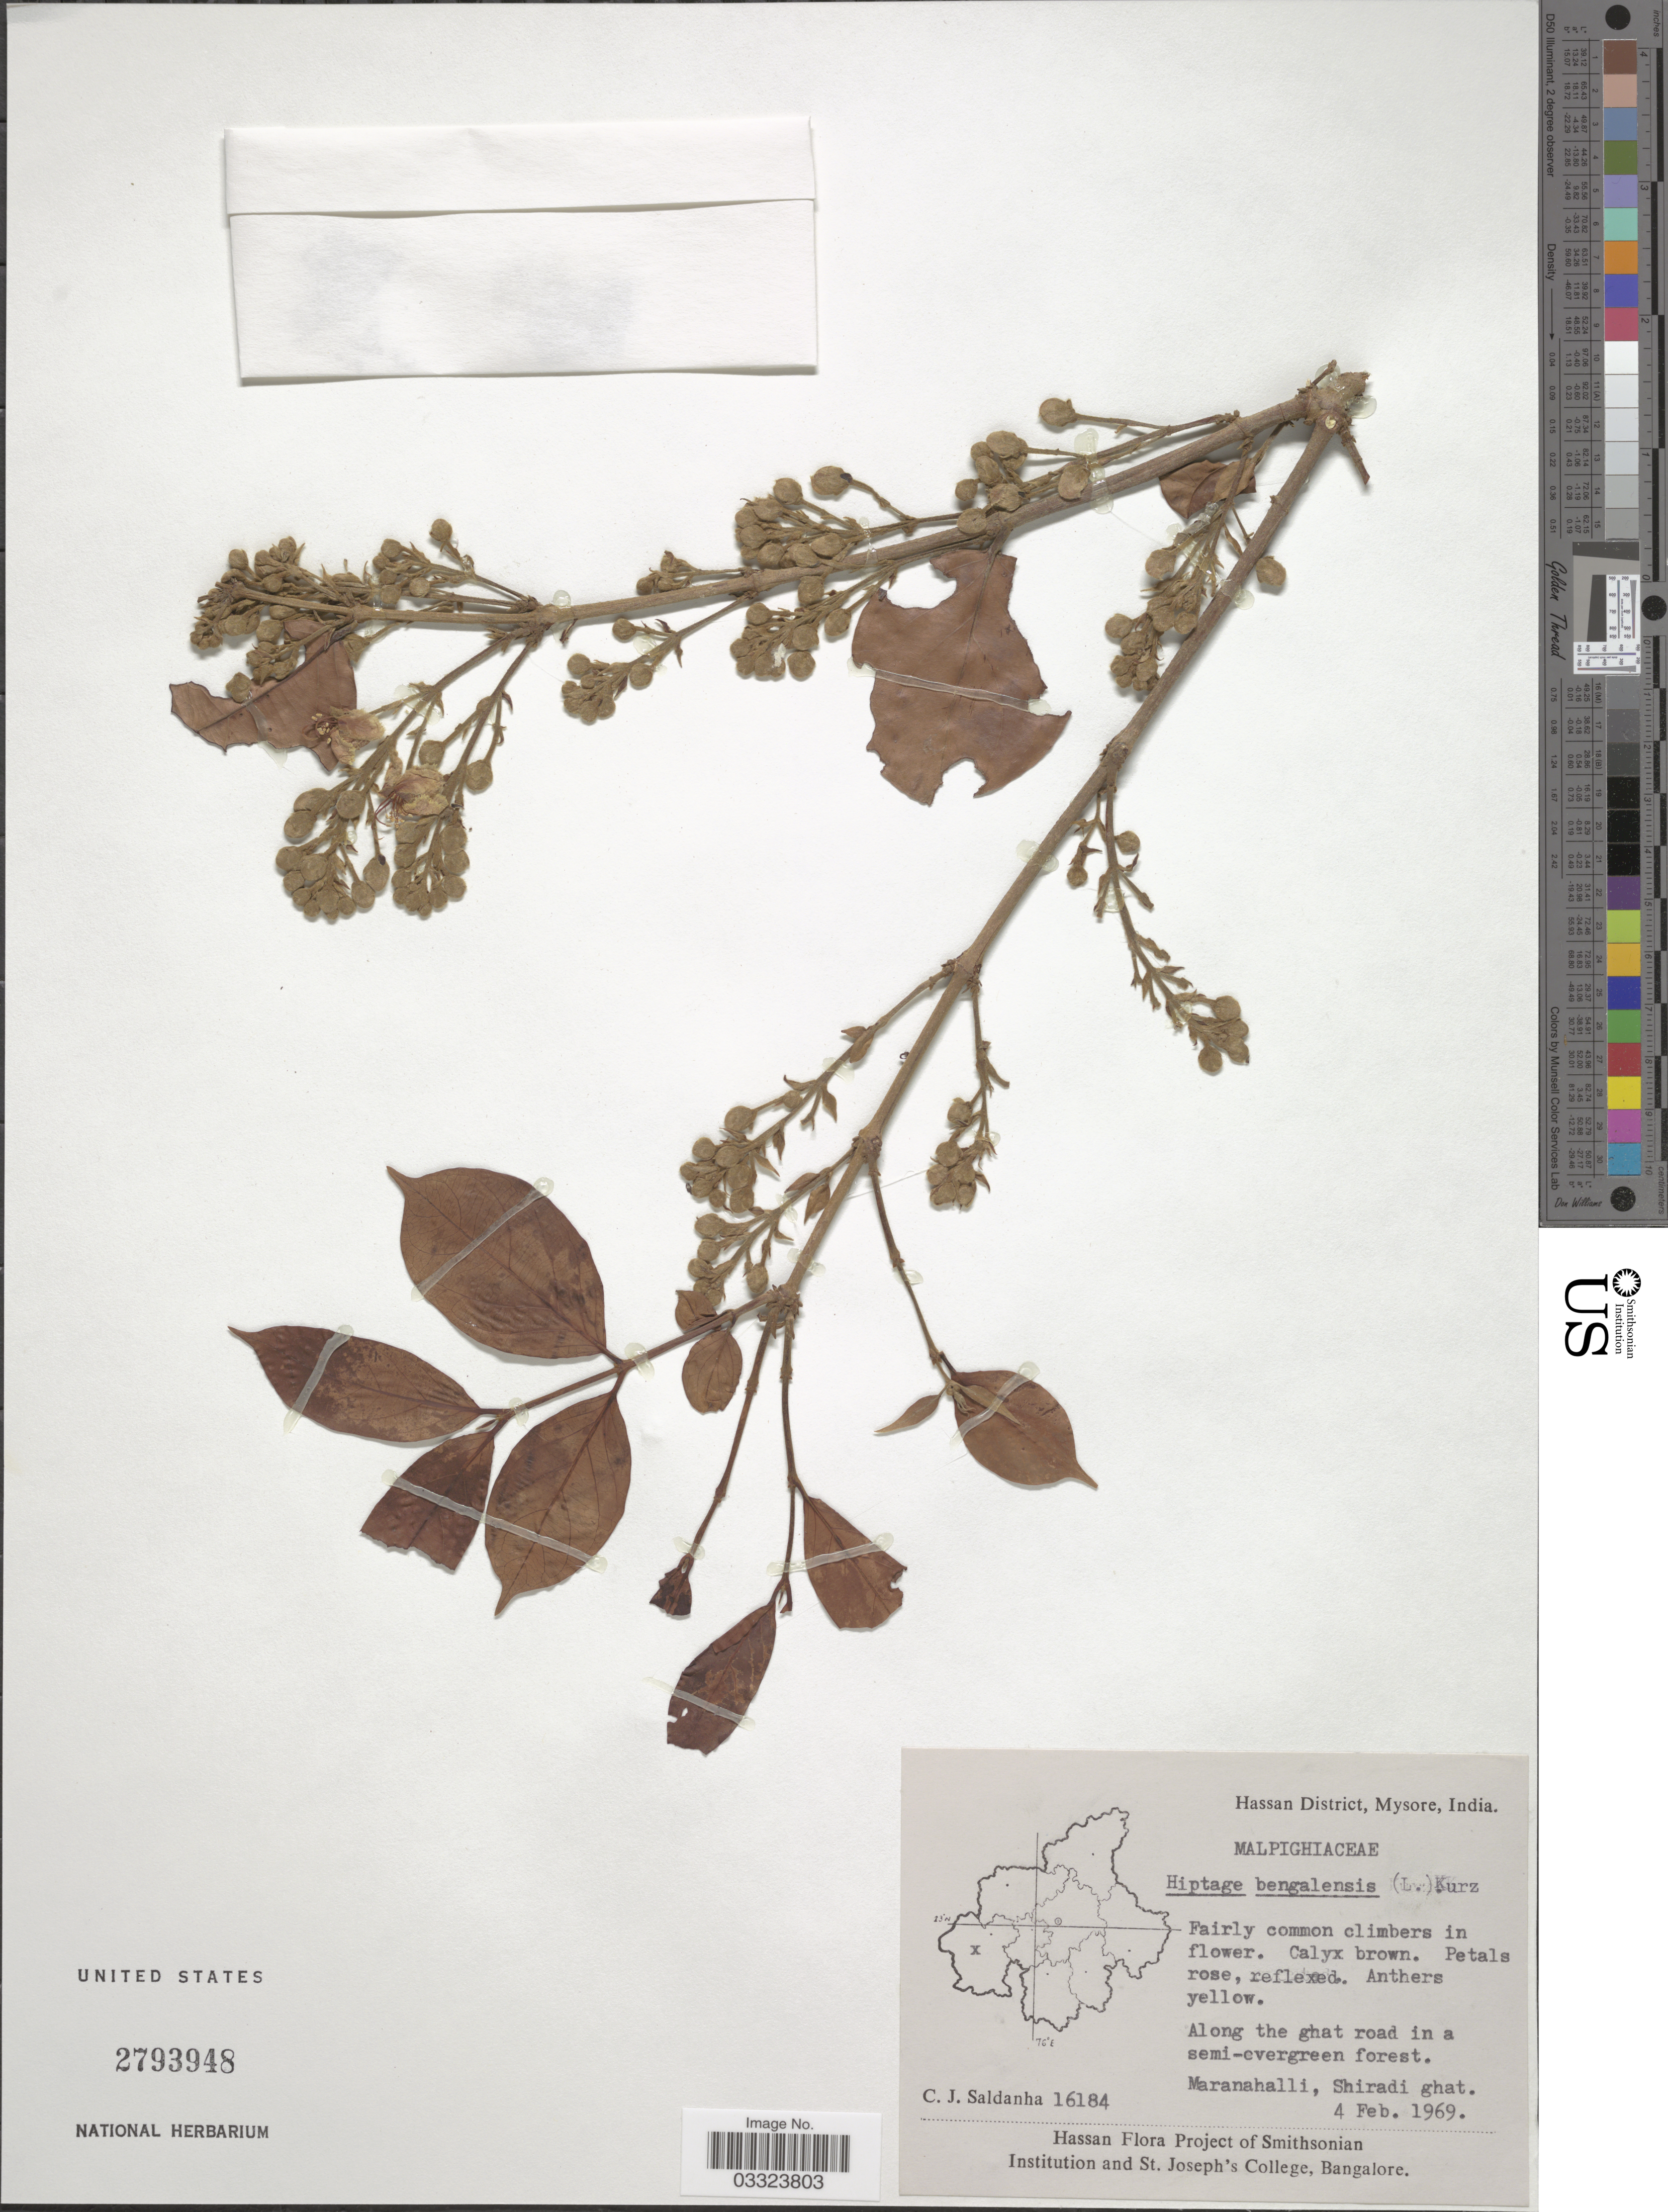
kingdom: Plantae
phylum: Tracheophyta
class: Magnoliopsida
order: Malpighiales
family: Malpighiaceae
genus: Hiptage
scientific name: Hiptage benghalensis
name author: (L.) Kurz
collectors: C. J. Saldanha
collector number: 16184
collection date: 1969-02-04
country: India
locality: Hassan District, Mysore. Along the ghat road. Maranahalli, Shiradi ghat.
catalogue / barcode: US 2793948